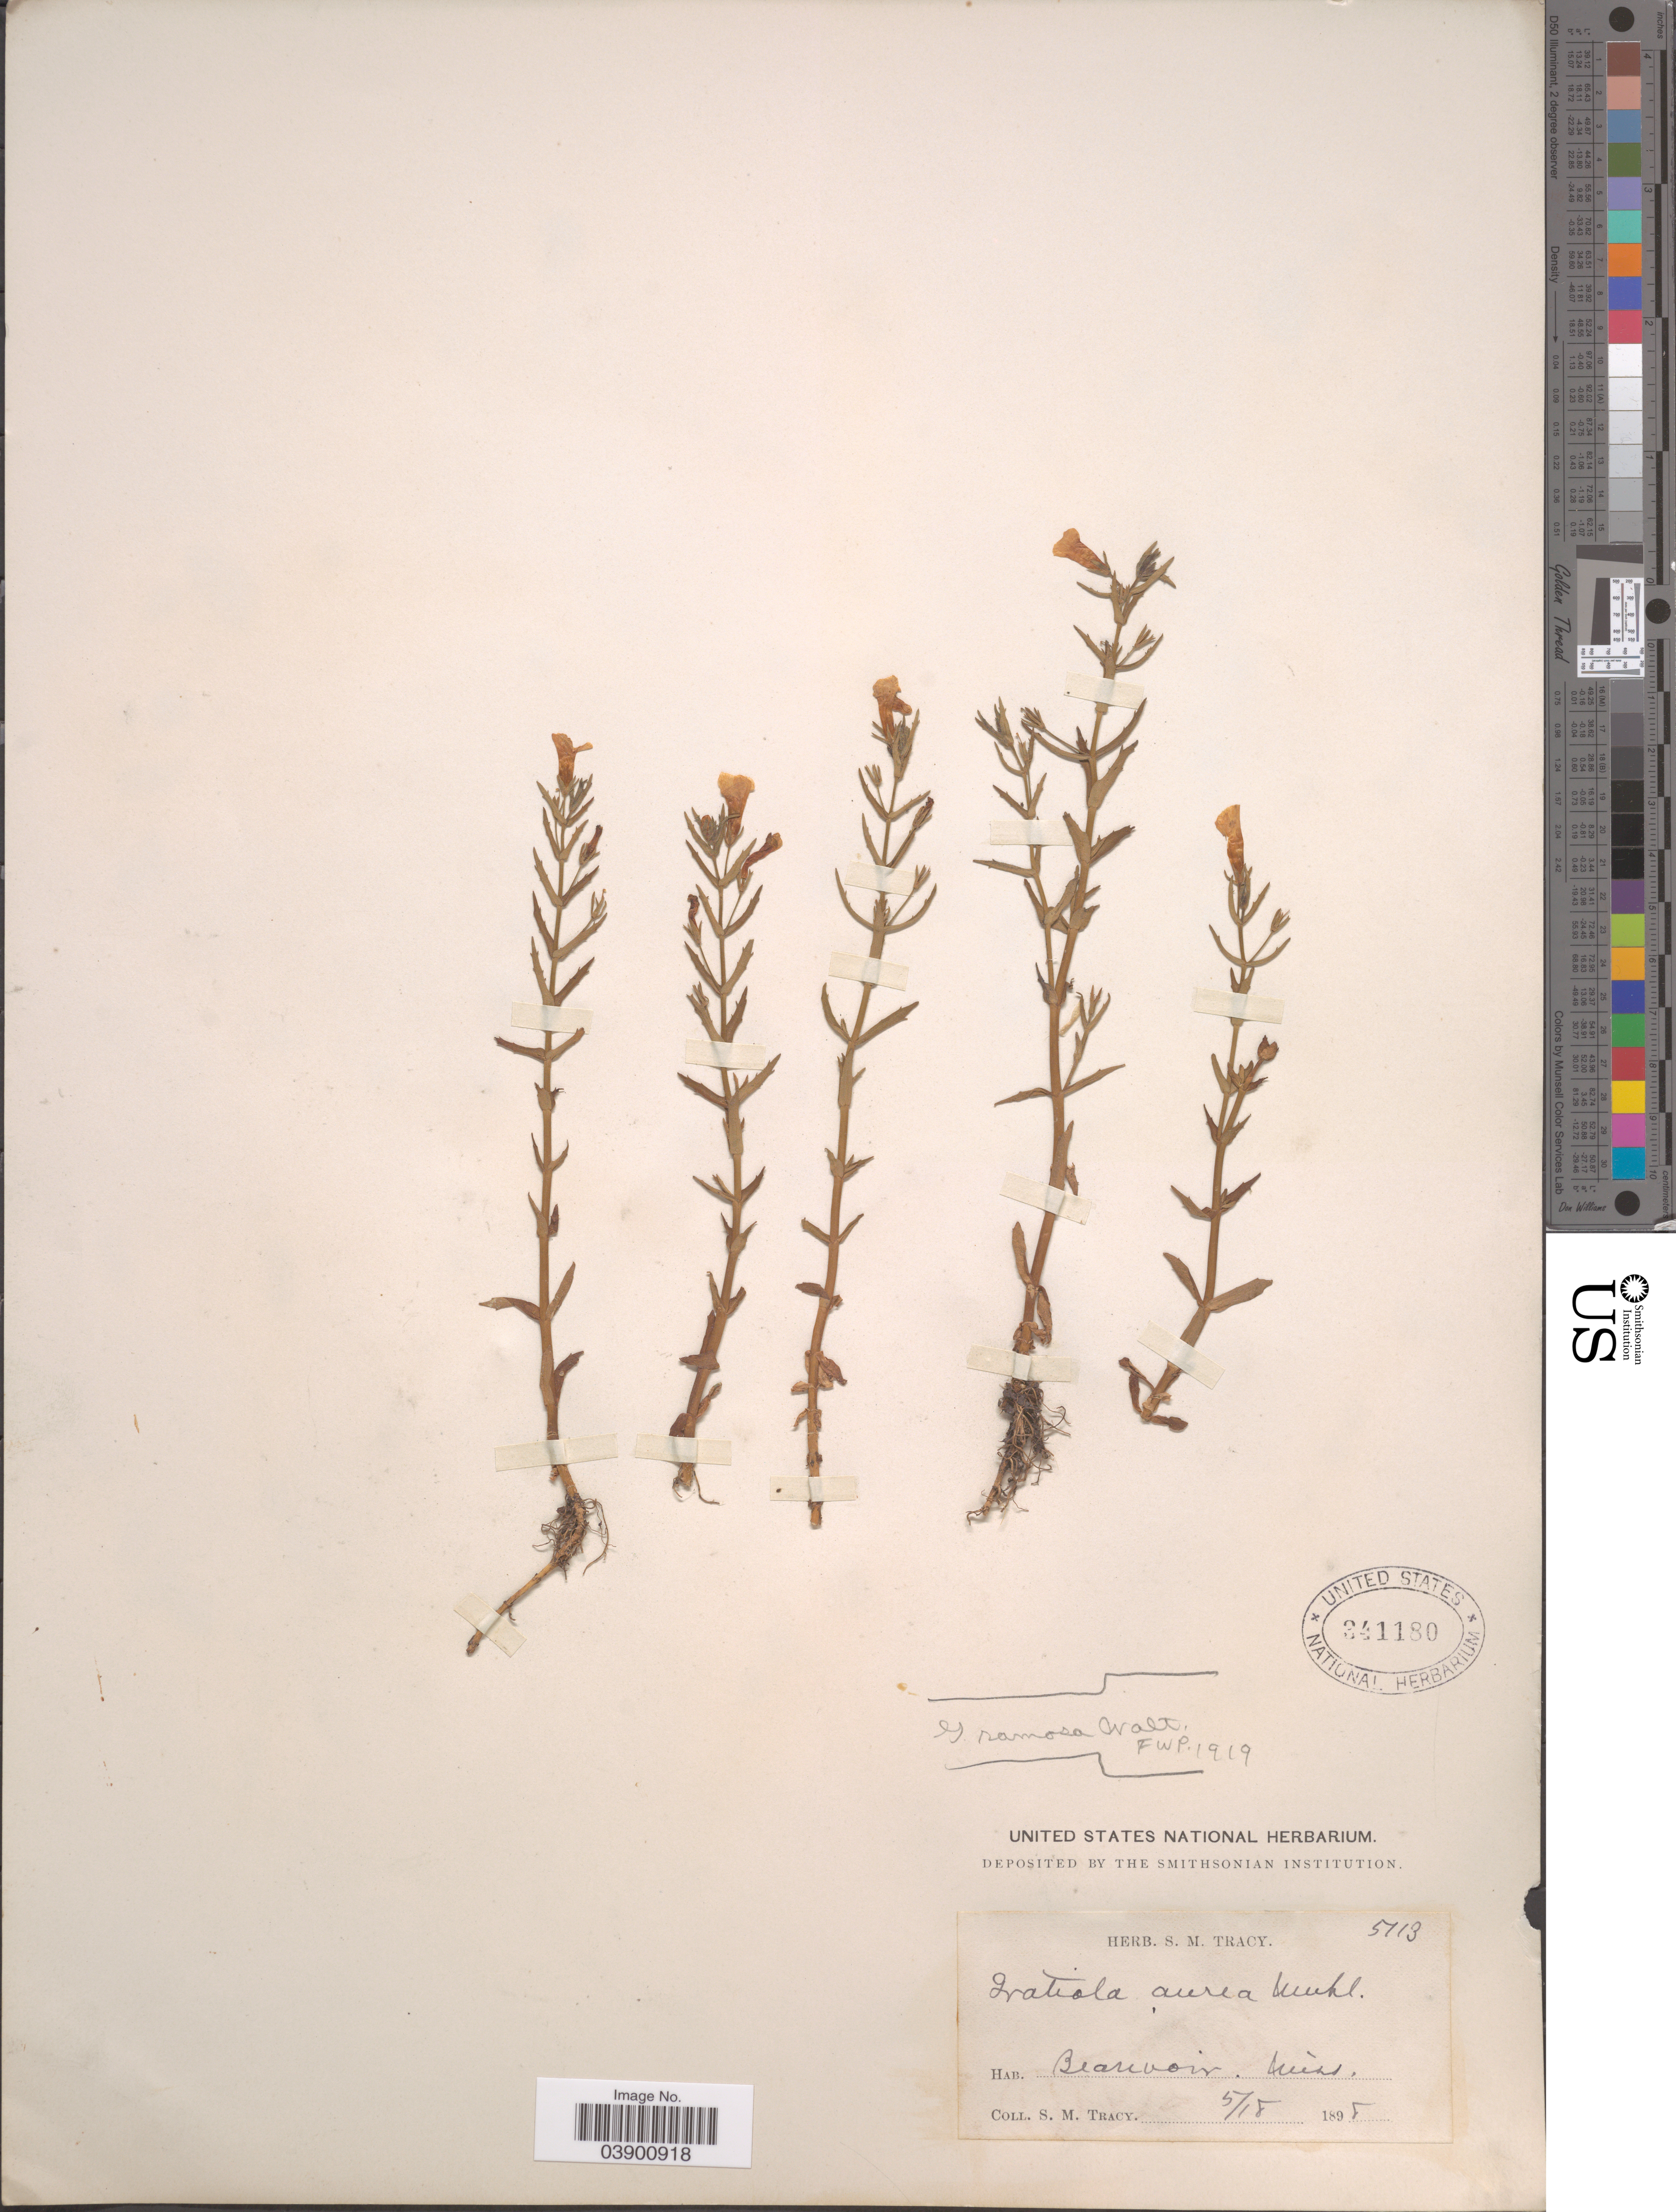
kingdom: Plantae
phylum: Tracheophyta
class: Magnoliopsida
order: Lamiales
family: Plantaginaceae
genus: Gratiola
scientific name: Gratiola ramosa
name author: Walter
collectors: S. M. Tracy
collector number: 5113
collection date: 1895-05-18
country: United States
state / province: Mississippi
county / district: Harrison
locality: Beauvoir.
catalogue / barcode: US 341180